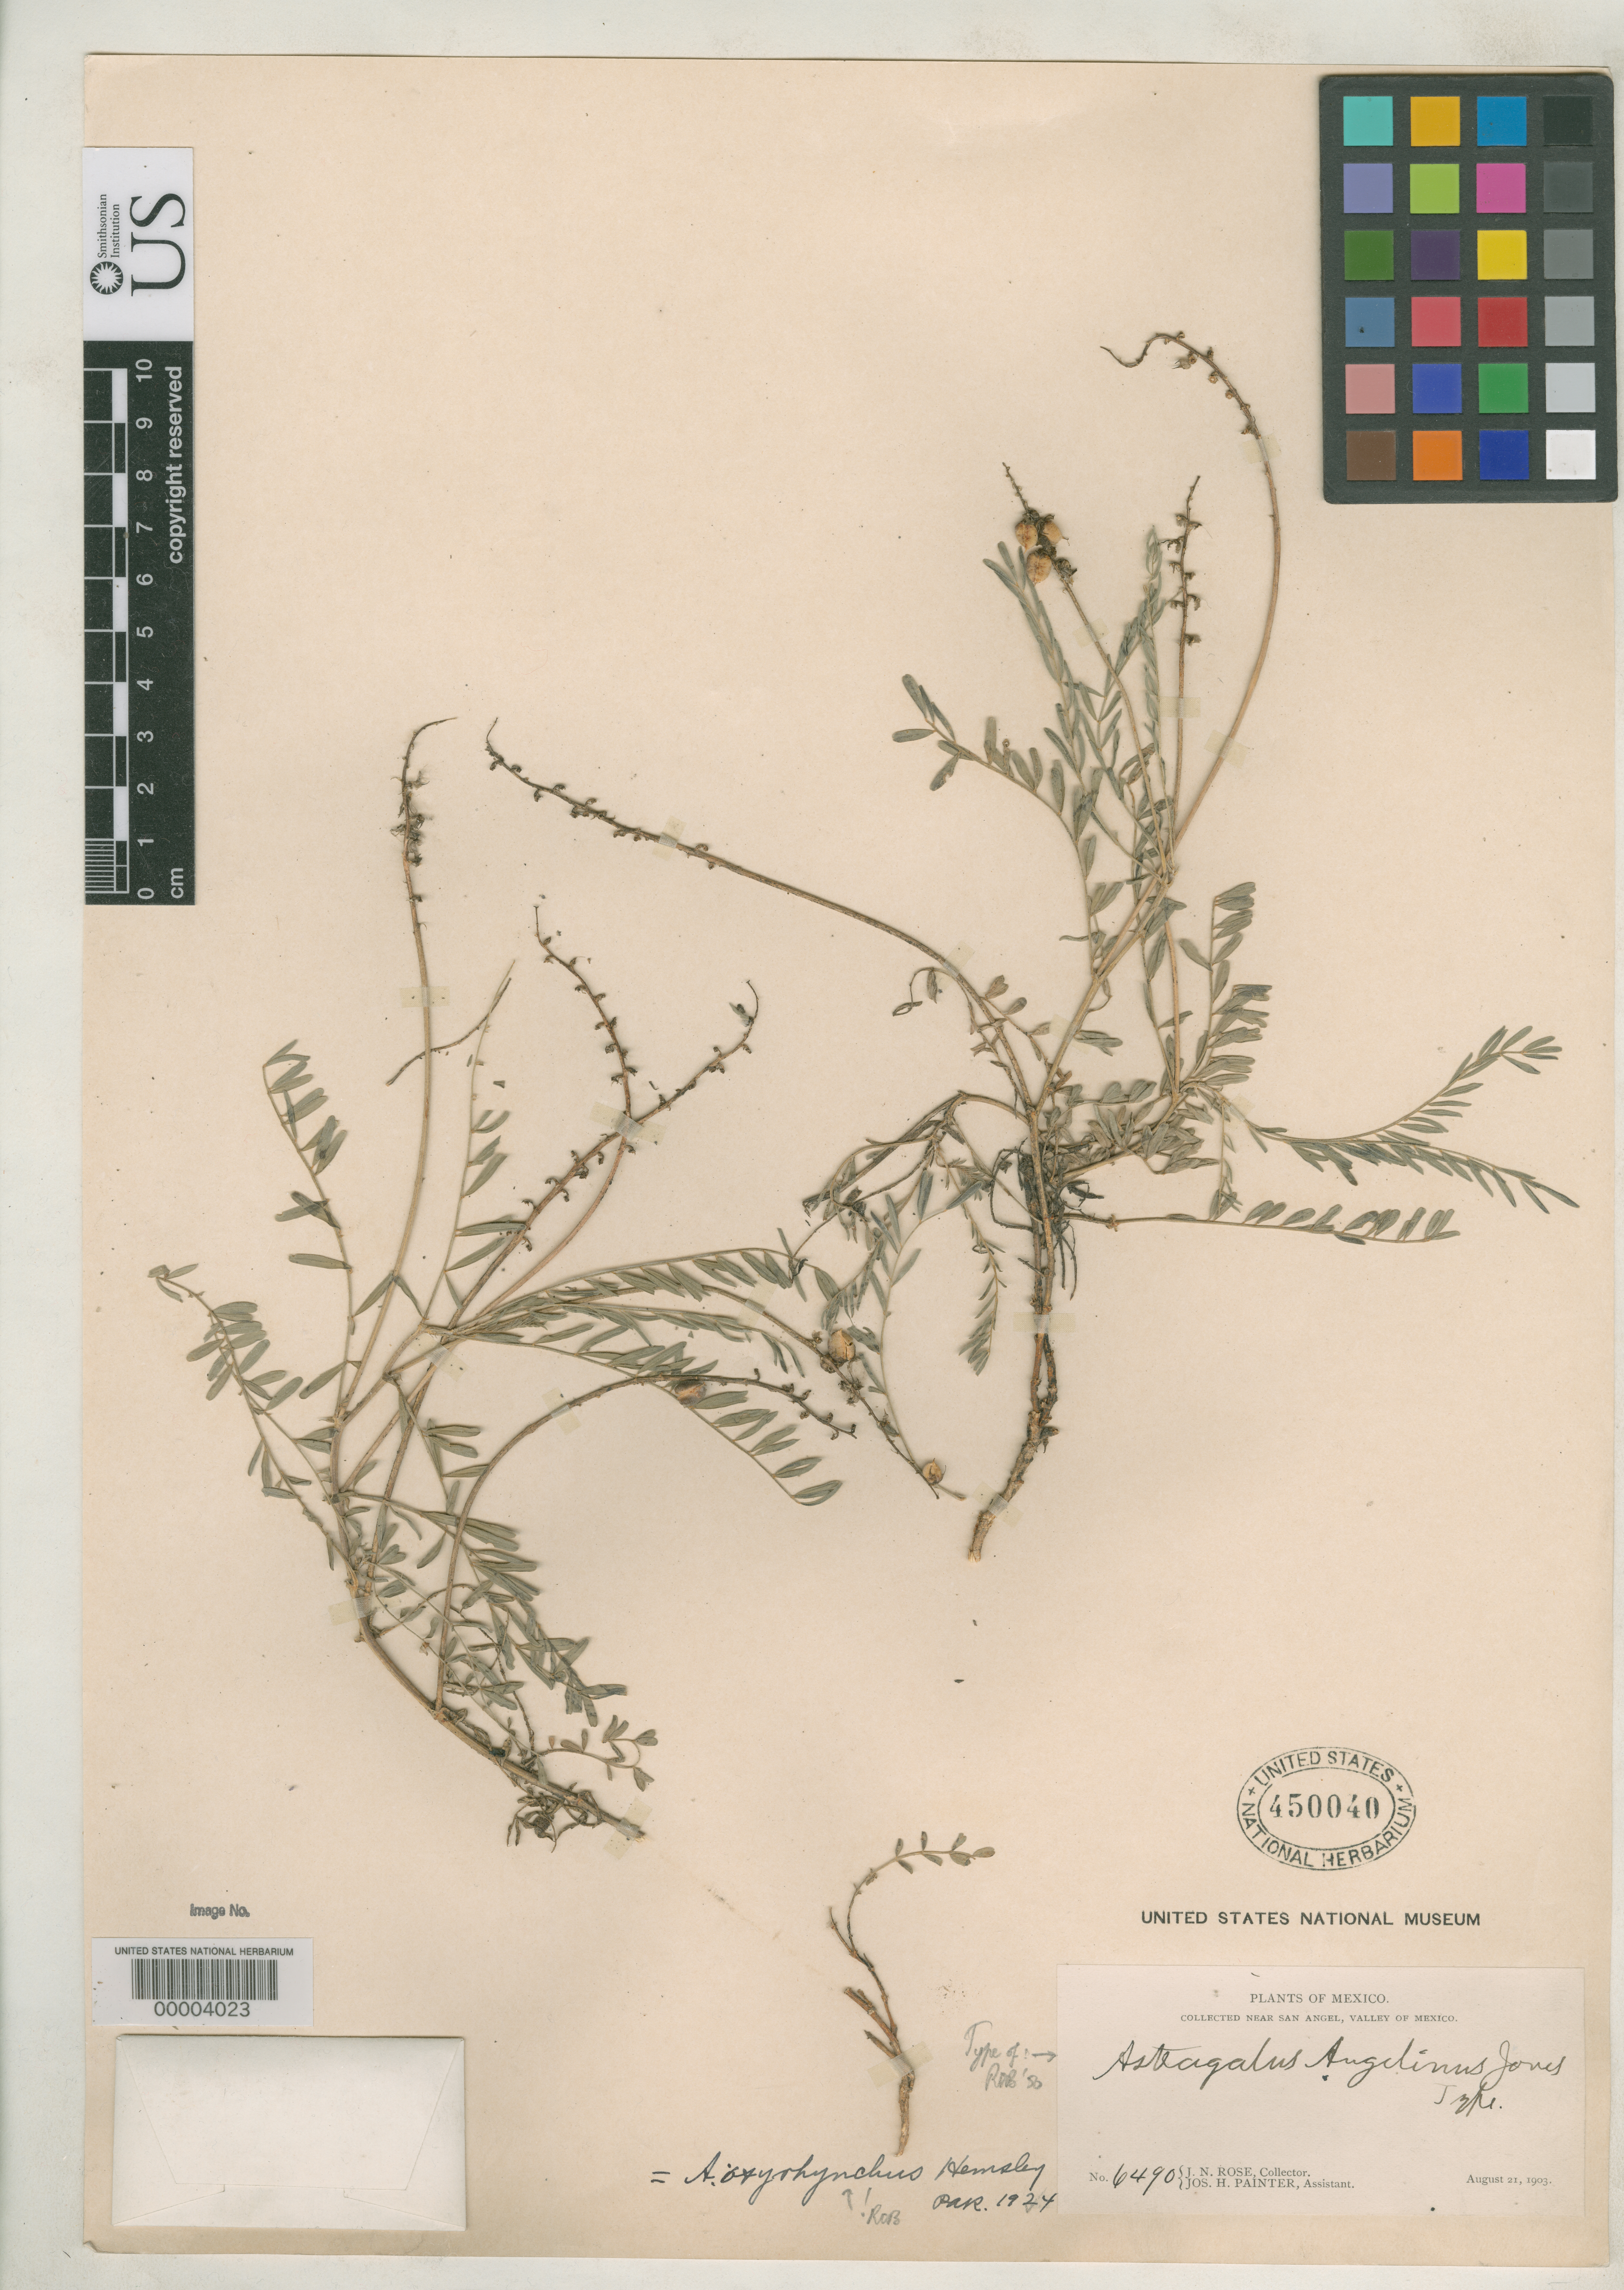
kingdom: Plantae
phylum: Tracheophyta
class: Magnoliopsida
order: Fabales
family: Fabaceae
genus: Astragalus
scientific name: Astragalus angelinus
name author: M.E. Jones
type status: Holotype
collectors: J. N. Rose & J. H. Painter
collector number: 6490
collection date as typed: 21 Aug 1903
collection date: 1903-08-21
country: Mexico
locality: E of Monserrat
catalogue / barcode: US 450040